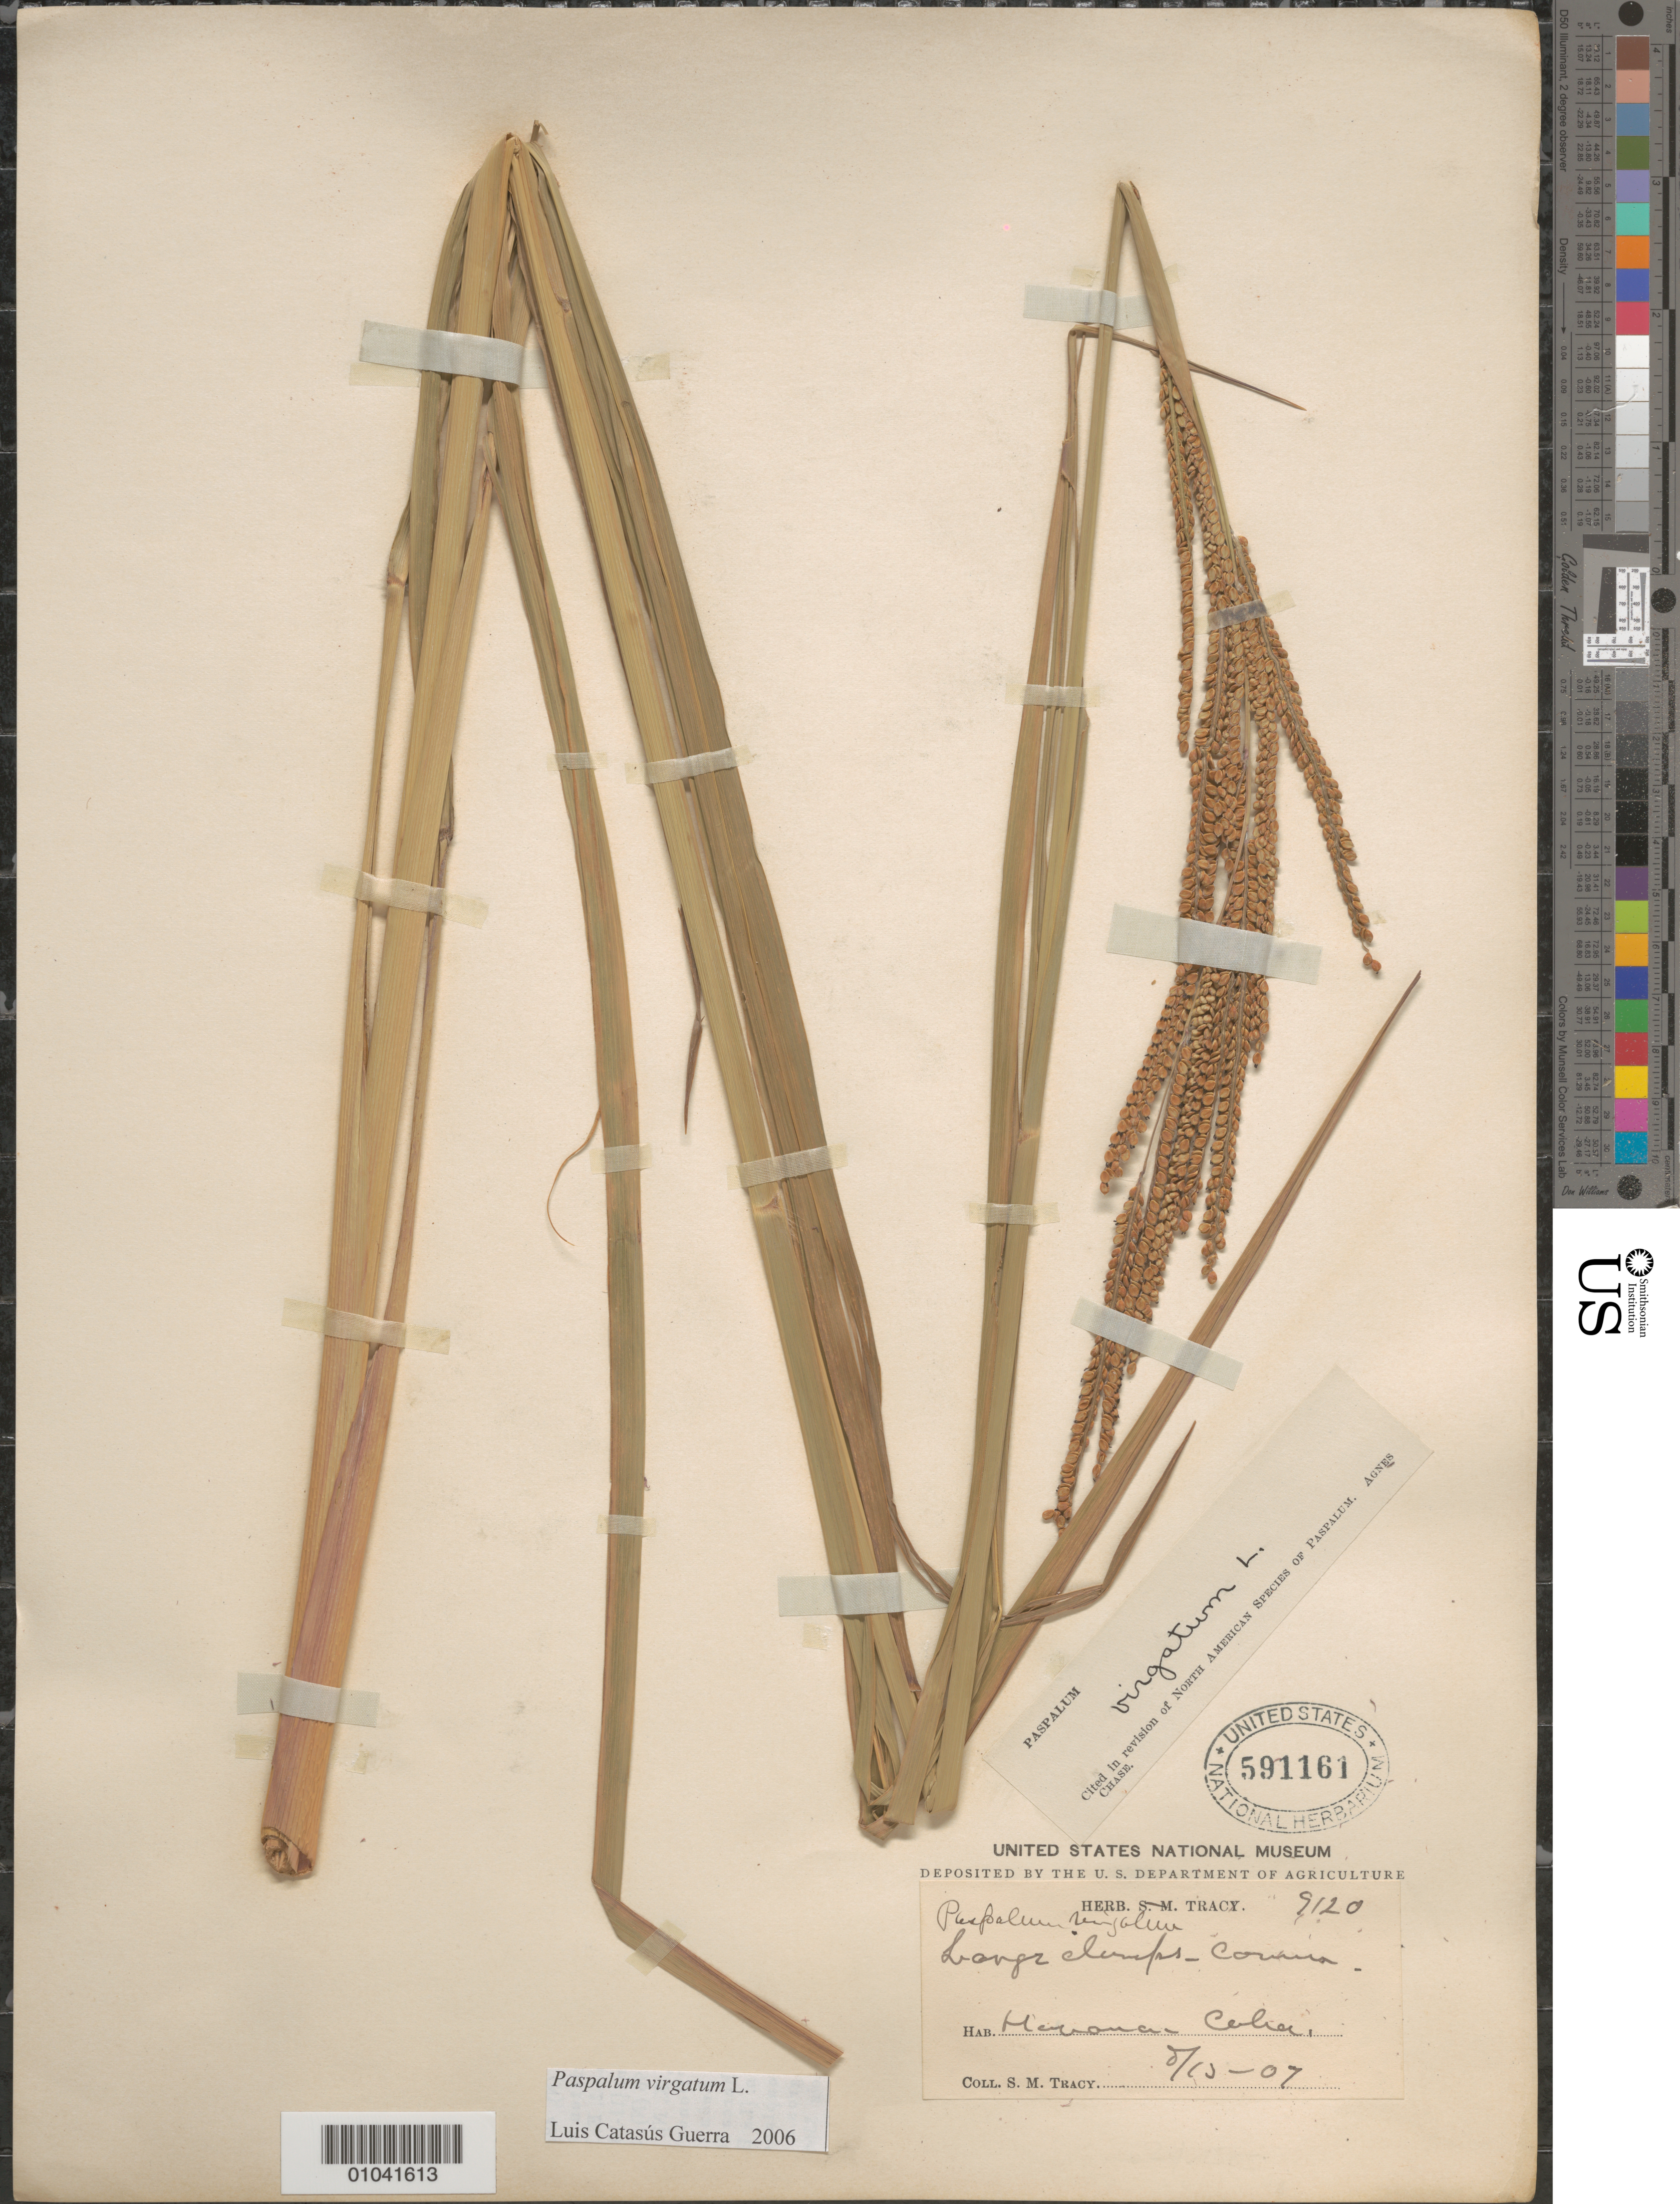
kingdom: Plantae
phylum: Tracheophyta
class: Liliopsida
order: Poales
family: Poaceae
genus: Paspalum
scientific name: Paspalum virgatum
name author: L.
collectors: S. M. Tracy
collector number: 9120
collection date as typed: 15 Aug 1907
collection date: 1907-08-15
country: Cuba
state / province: La Habana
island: Cuba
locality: La Habana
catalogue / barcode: US 591161